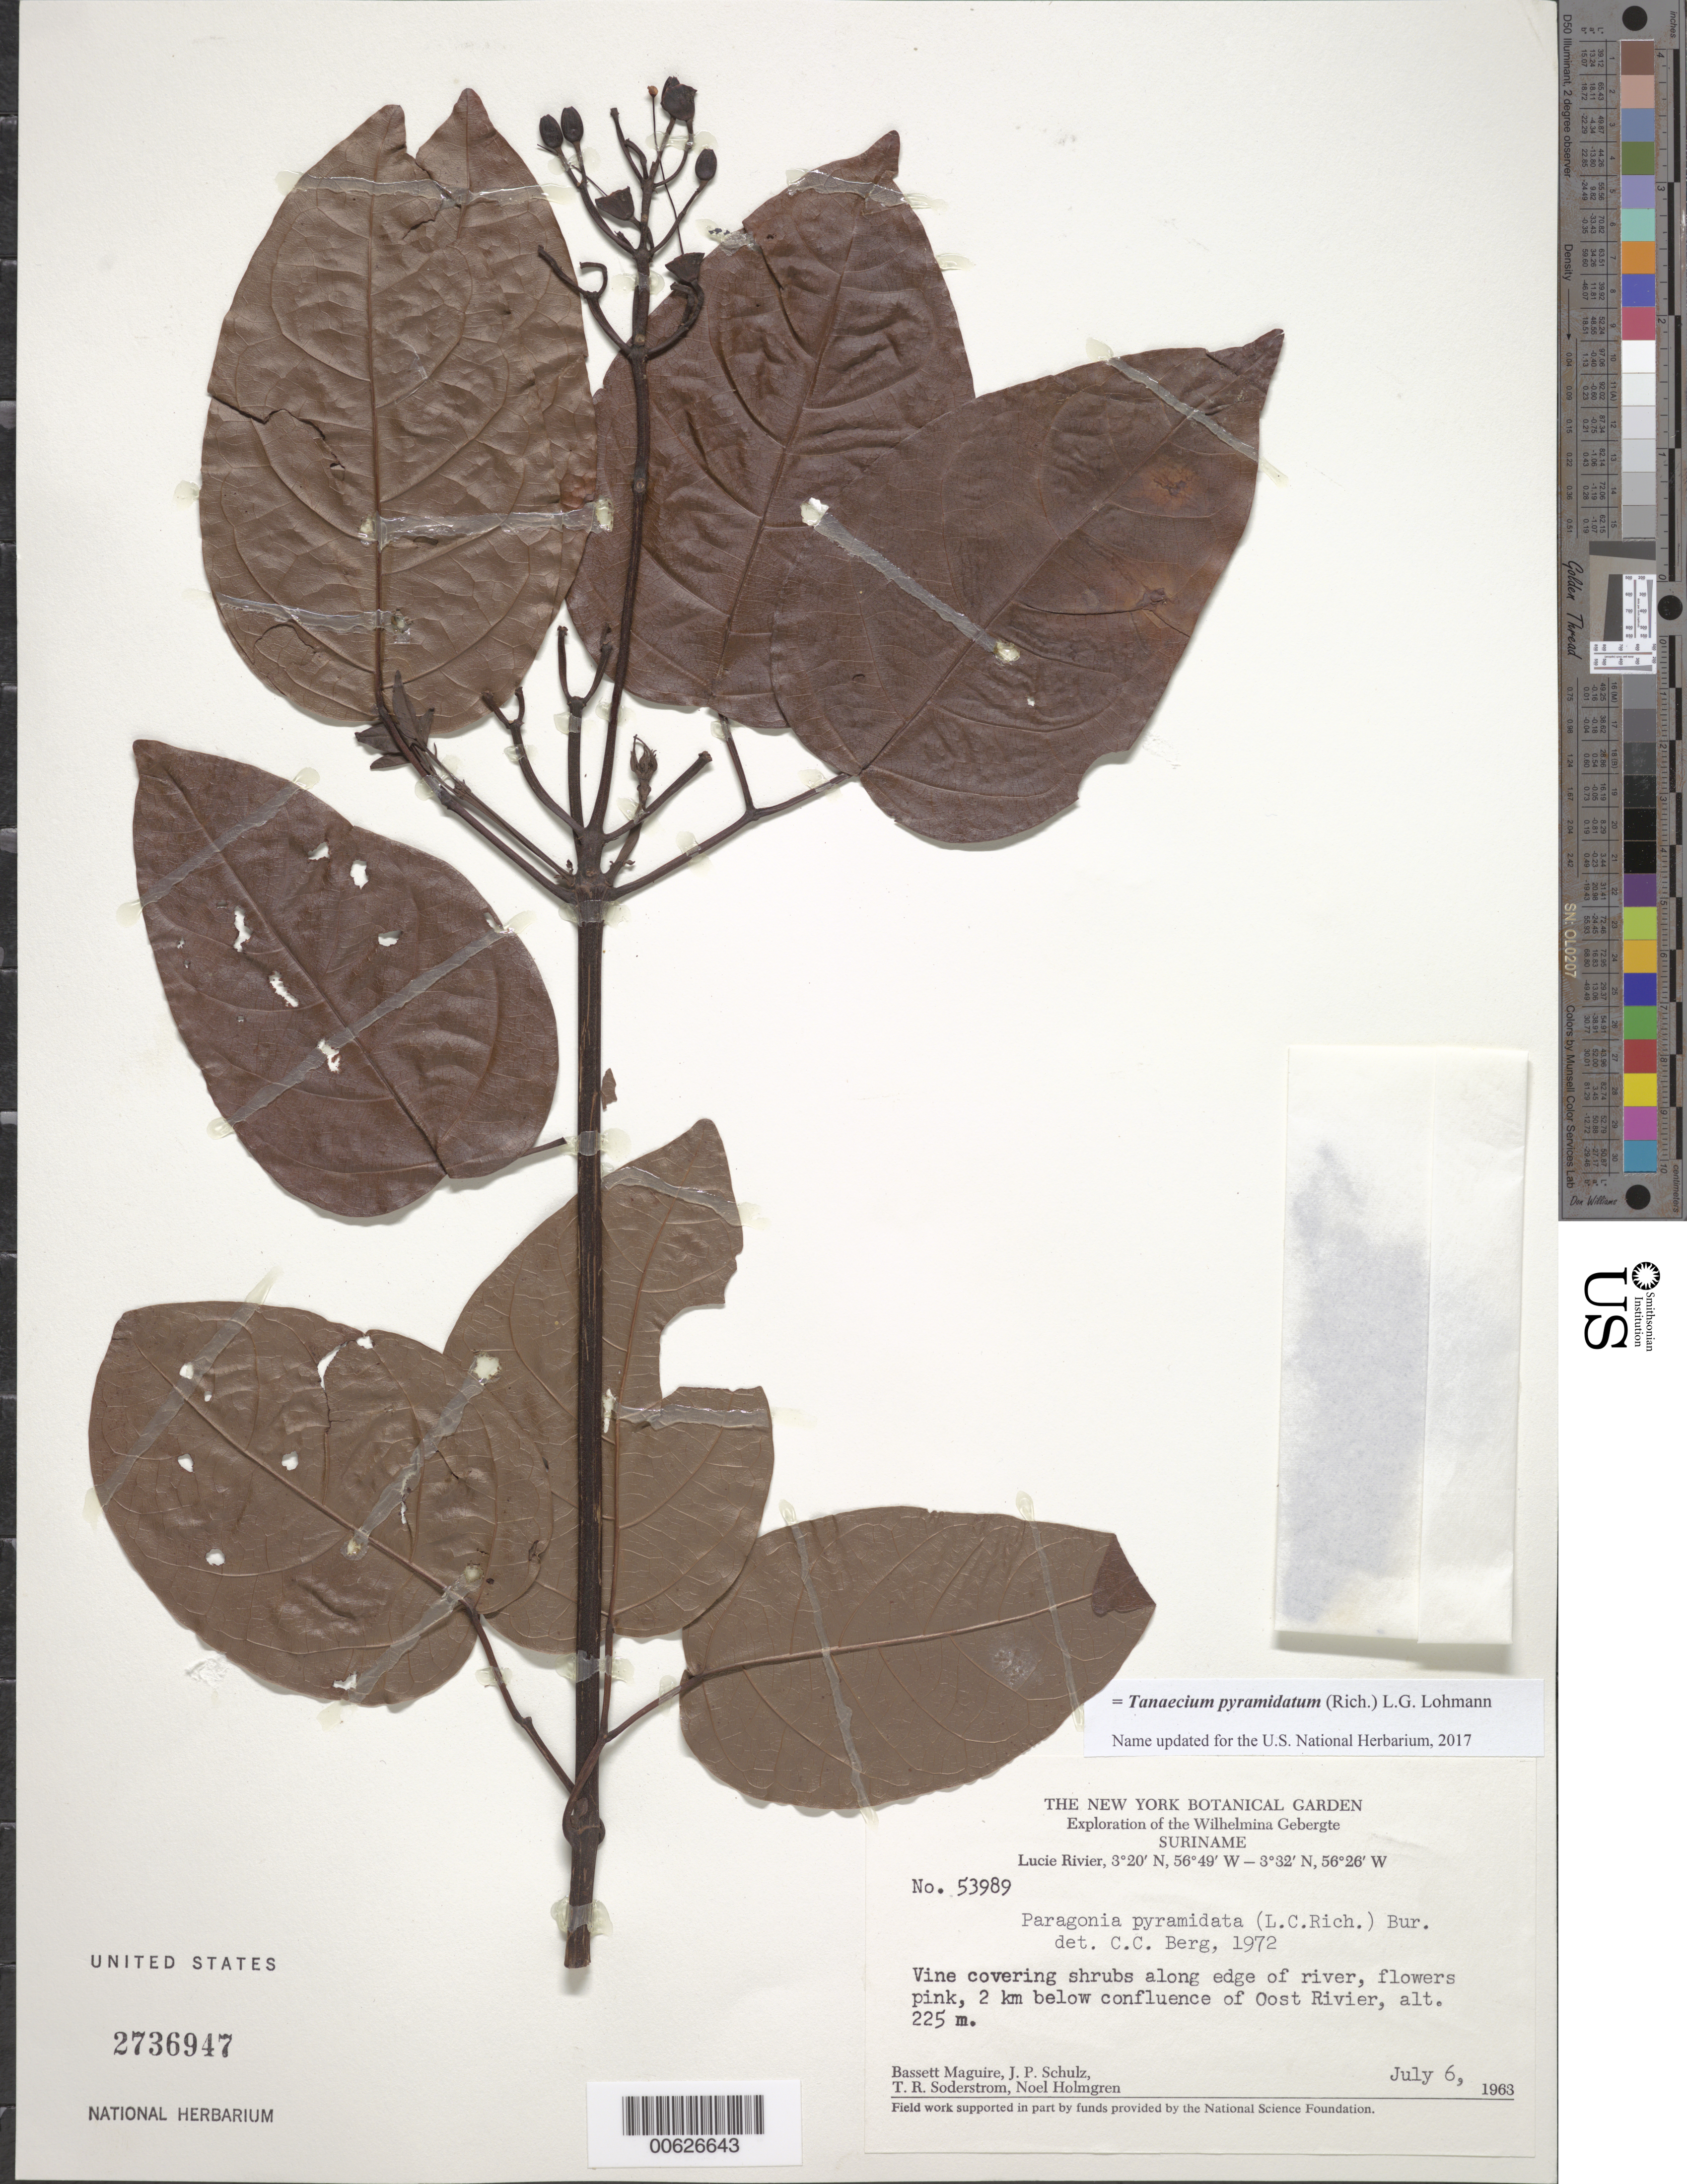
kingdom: Plantae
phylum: Tracheophyta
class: Magnoliopsida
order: Lamiales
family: Bignoniaceae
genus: Bignonia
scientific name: Bignonia sp.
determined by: Frazão, A.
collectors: B. Maguire, J. P. Schulz, T. R. Soderstrom & N. H. Holmgren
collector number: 53989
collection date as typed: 6-Jul-63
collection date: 1963-07-06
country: Suriname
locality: Lucie R., 2 km below confluence with Oost R., Wilhelmina Gebergte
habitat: Covering shrubs along edge of river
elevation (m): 225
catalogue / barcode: US 2736947